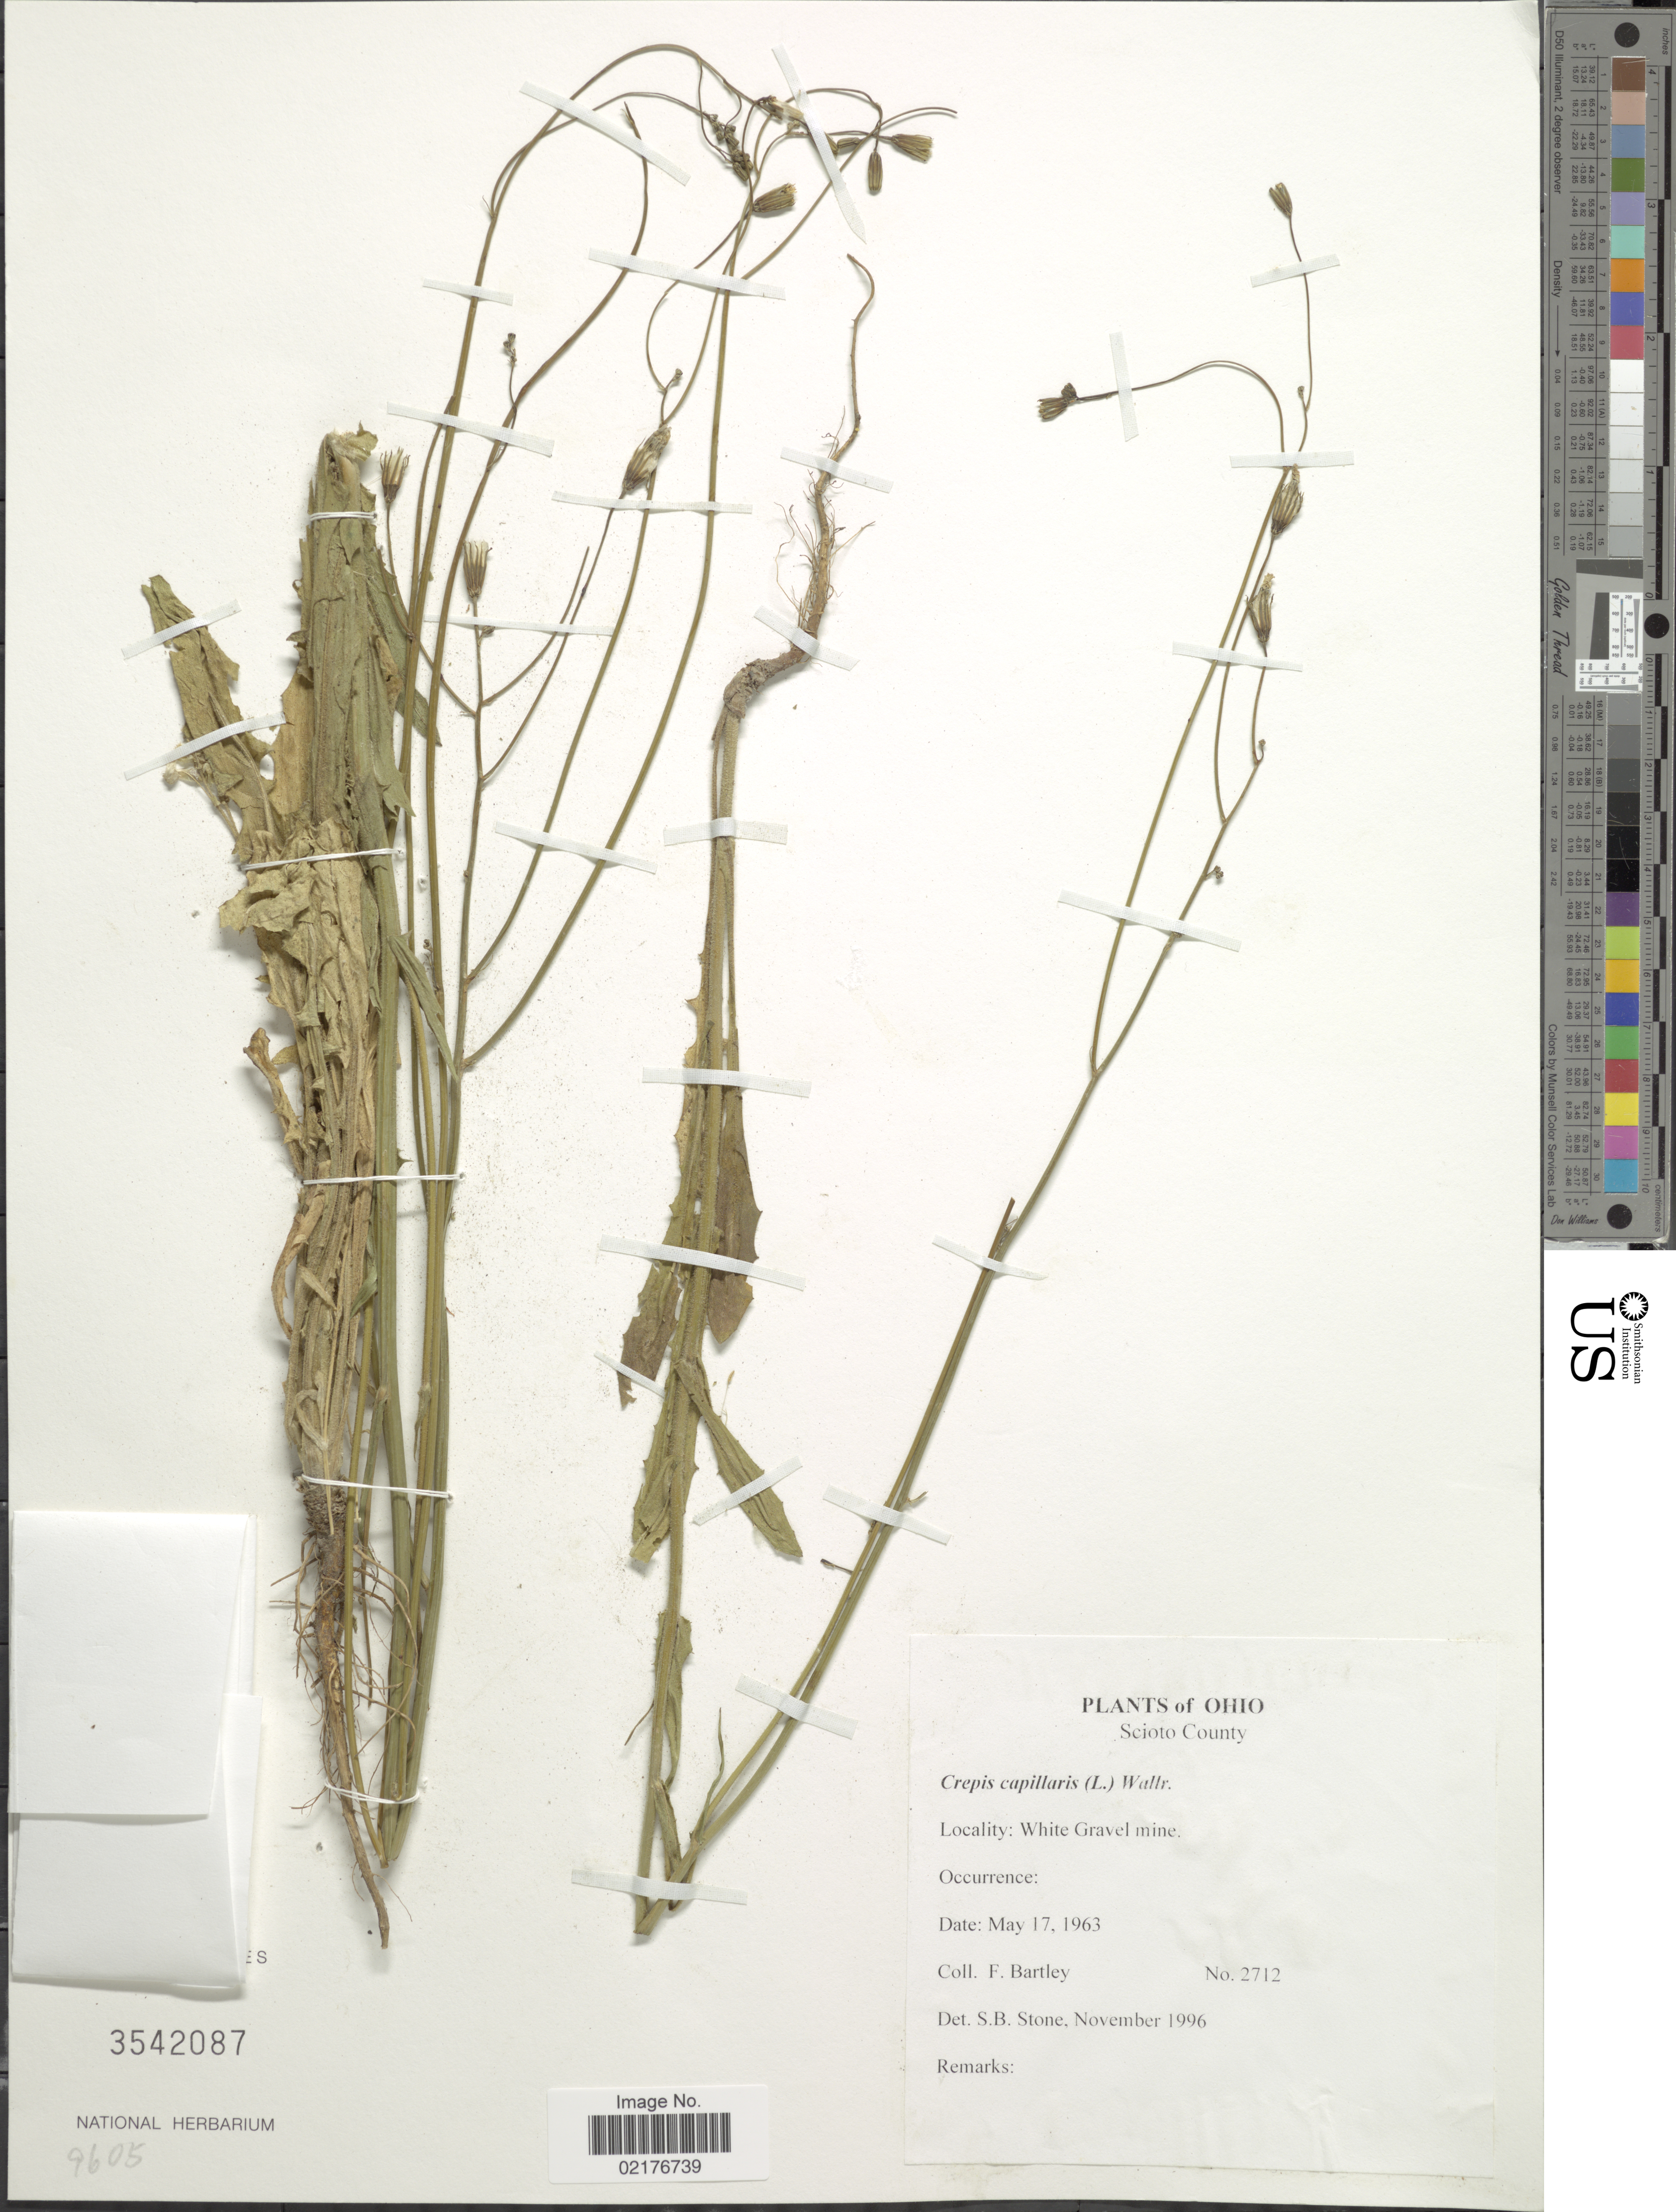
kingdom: Plantae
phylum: Tracheophyta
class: Magnoliopsida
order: Asterales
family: Asteraceae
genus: Crepis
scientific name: Crepis capillaris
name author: (L.) Wallr.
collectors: F. Bartley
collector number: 2712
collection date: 1963-05-17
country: United States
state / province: Ohio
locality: White Gravel Mine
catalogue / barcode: US 3542087